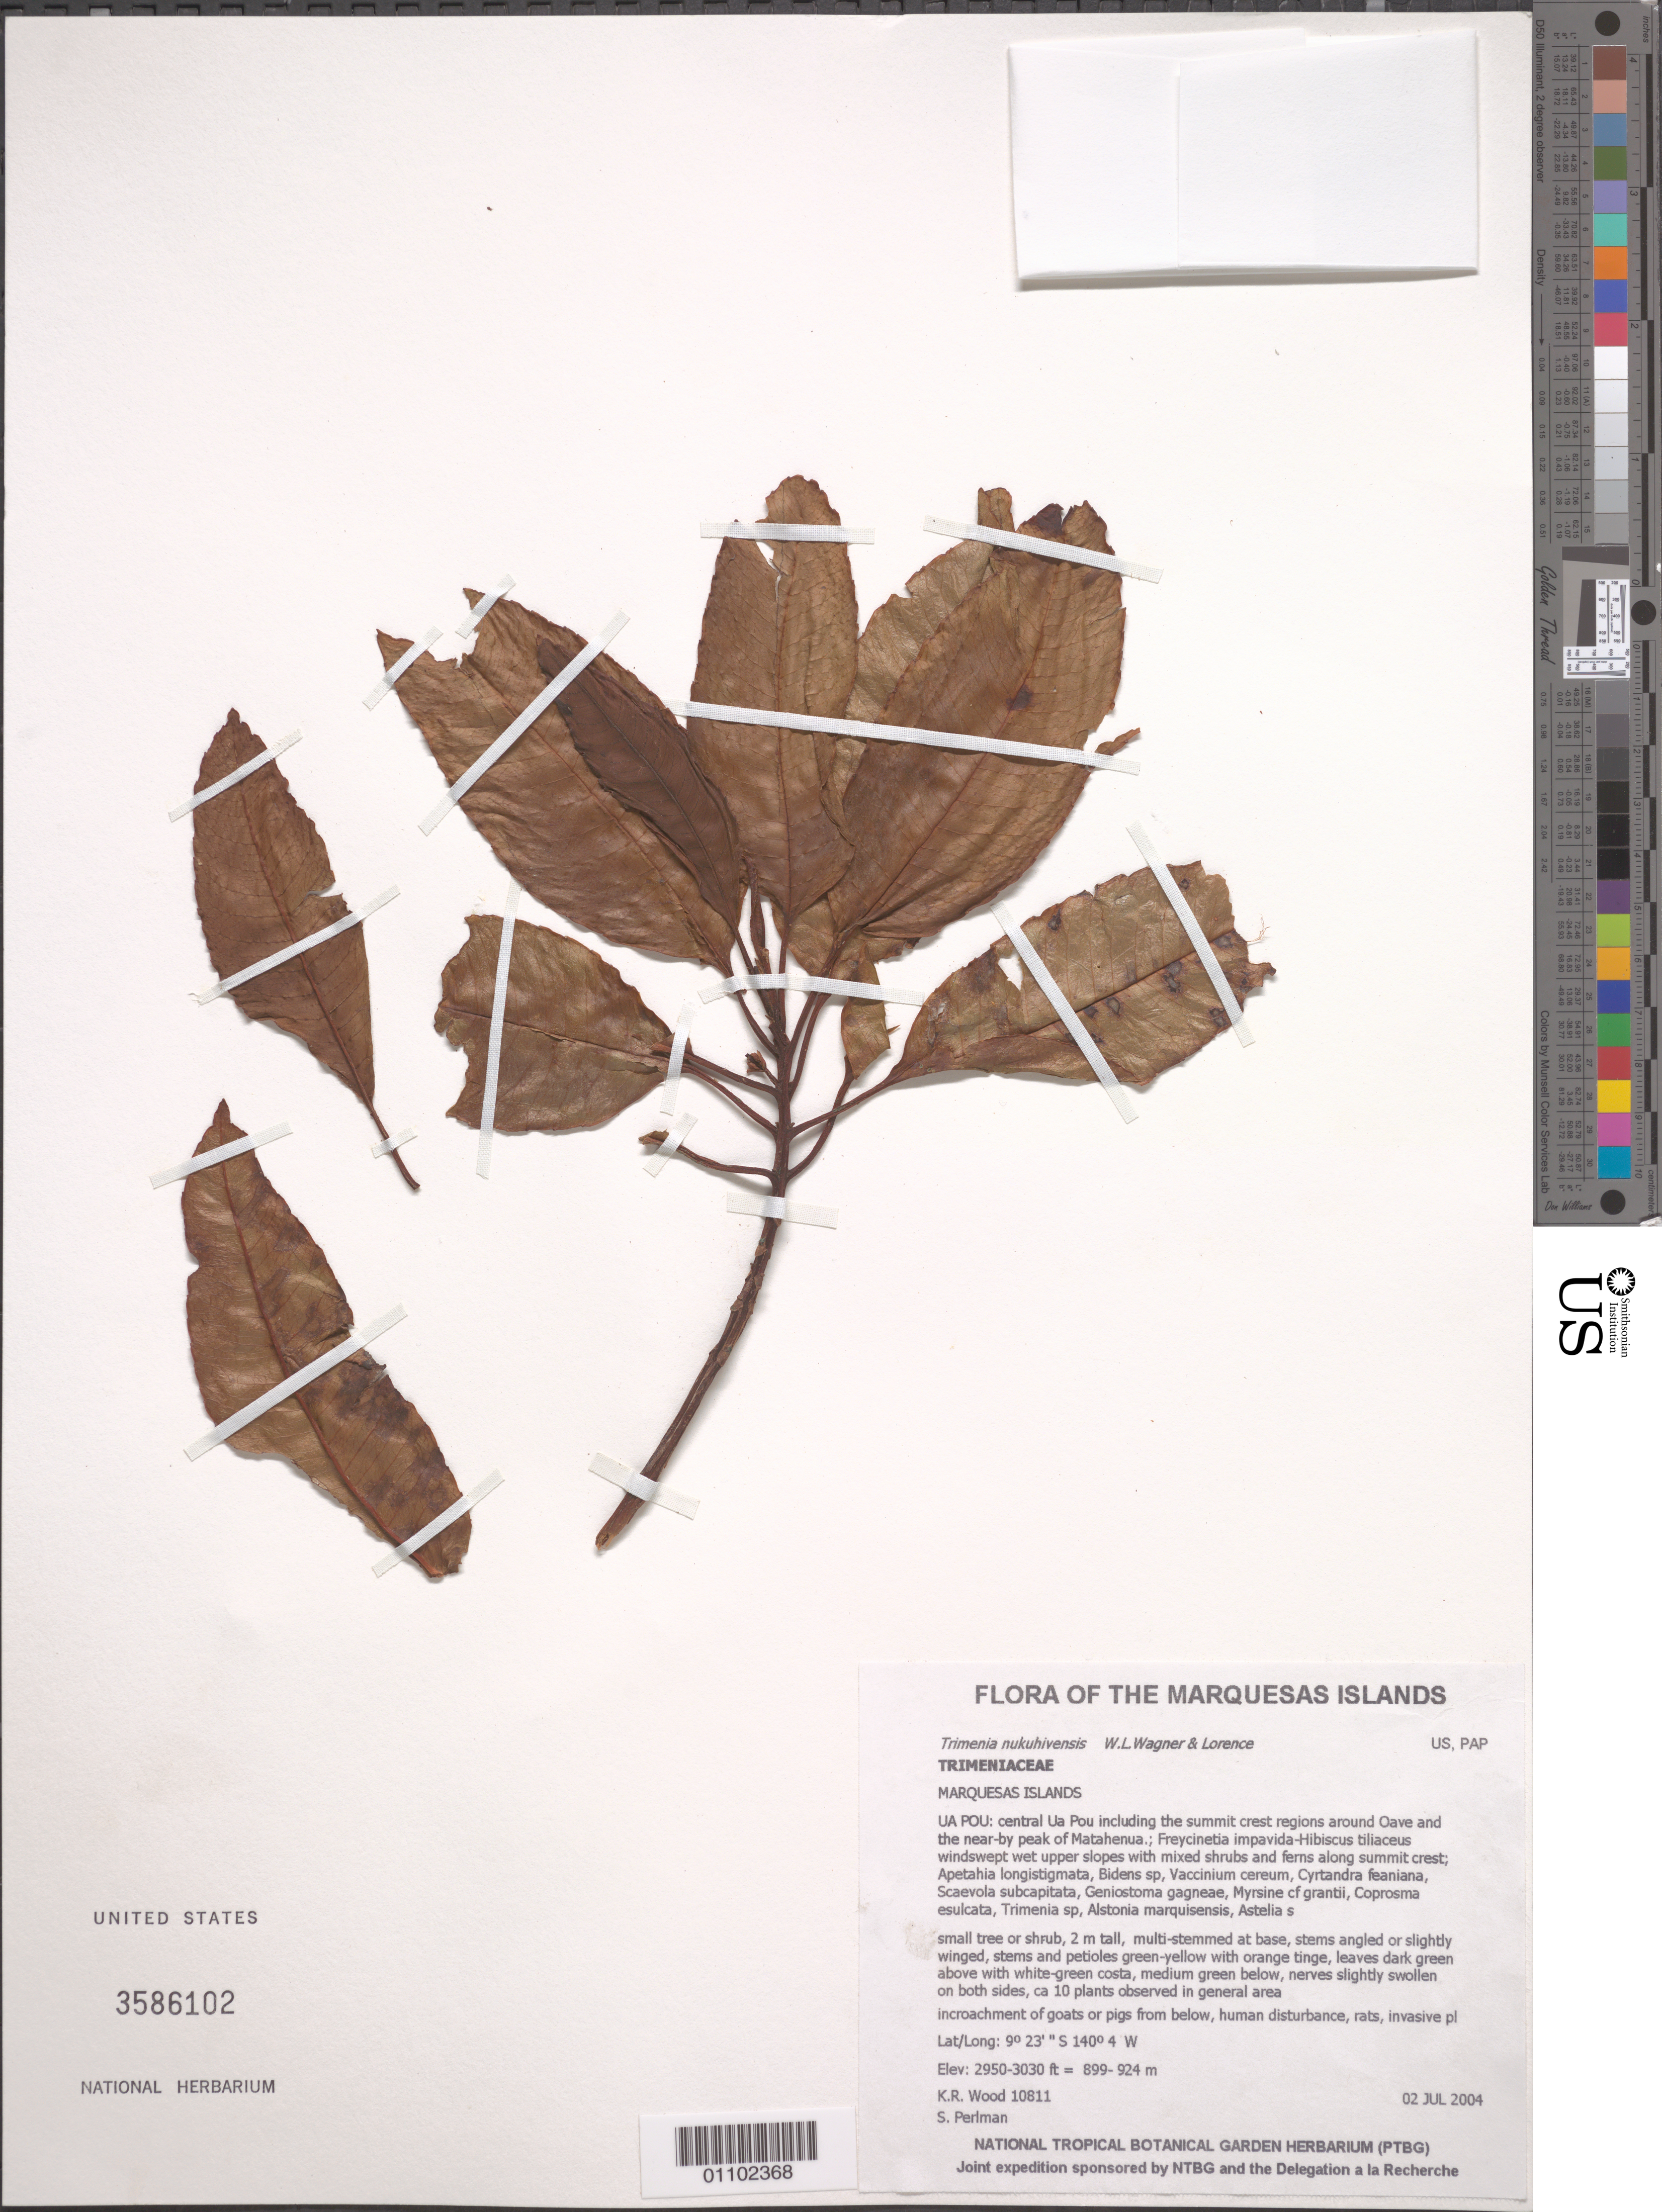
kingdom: Plantae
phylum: Tracheophyta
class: Magnoliopsida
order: Austrobaileyales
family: Trimeniaceae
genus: Trimenia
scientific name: Trimenia nukuhivensis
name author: W.L. Wagner & Lorence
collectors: K. R. Wood & S. P. Perlman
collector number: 10811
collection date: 2004-07-02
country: French Polynesia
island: Ua Pou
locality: Central Ua Pou including the summit crest regions around Oave and the near-by peak of Matahenua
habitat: Freycinetia impavida - Hibiscus tiliaceus windswept wet upper slopes with mixed shrubs and ferns along summit crest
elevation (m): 899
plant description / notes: Incroachment of goats or pigs from below, human disturbance, rats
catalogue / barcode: US 3586102